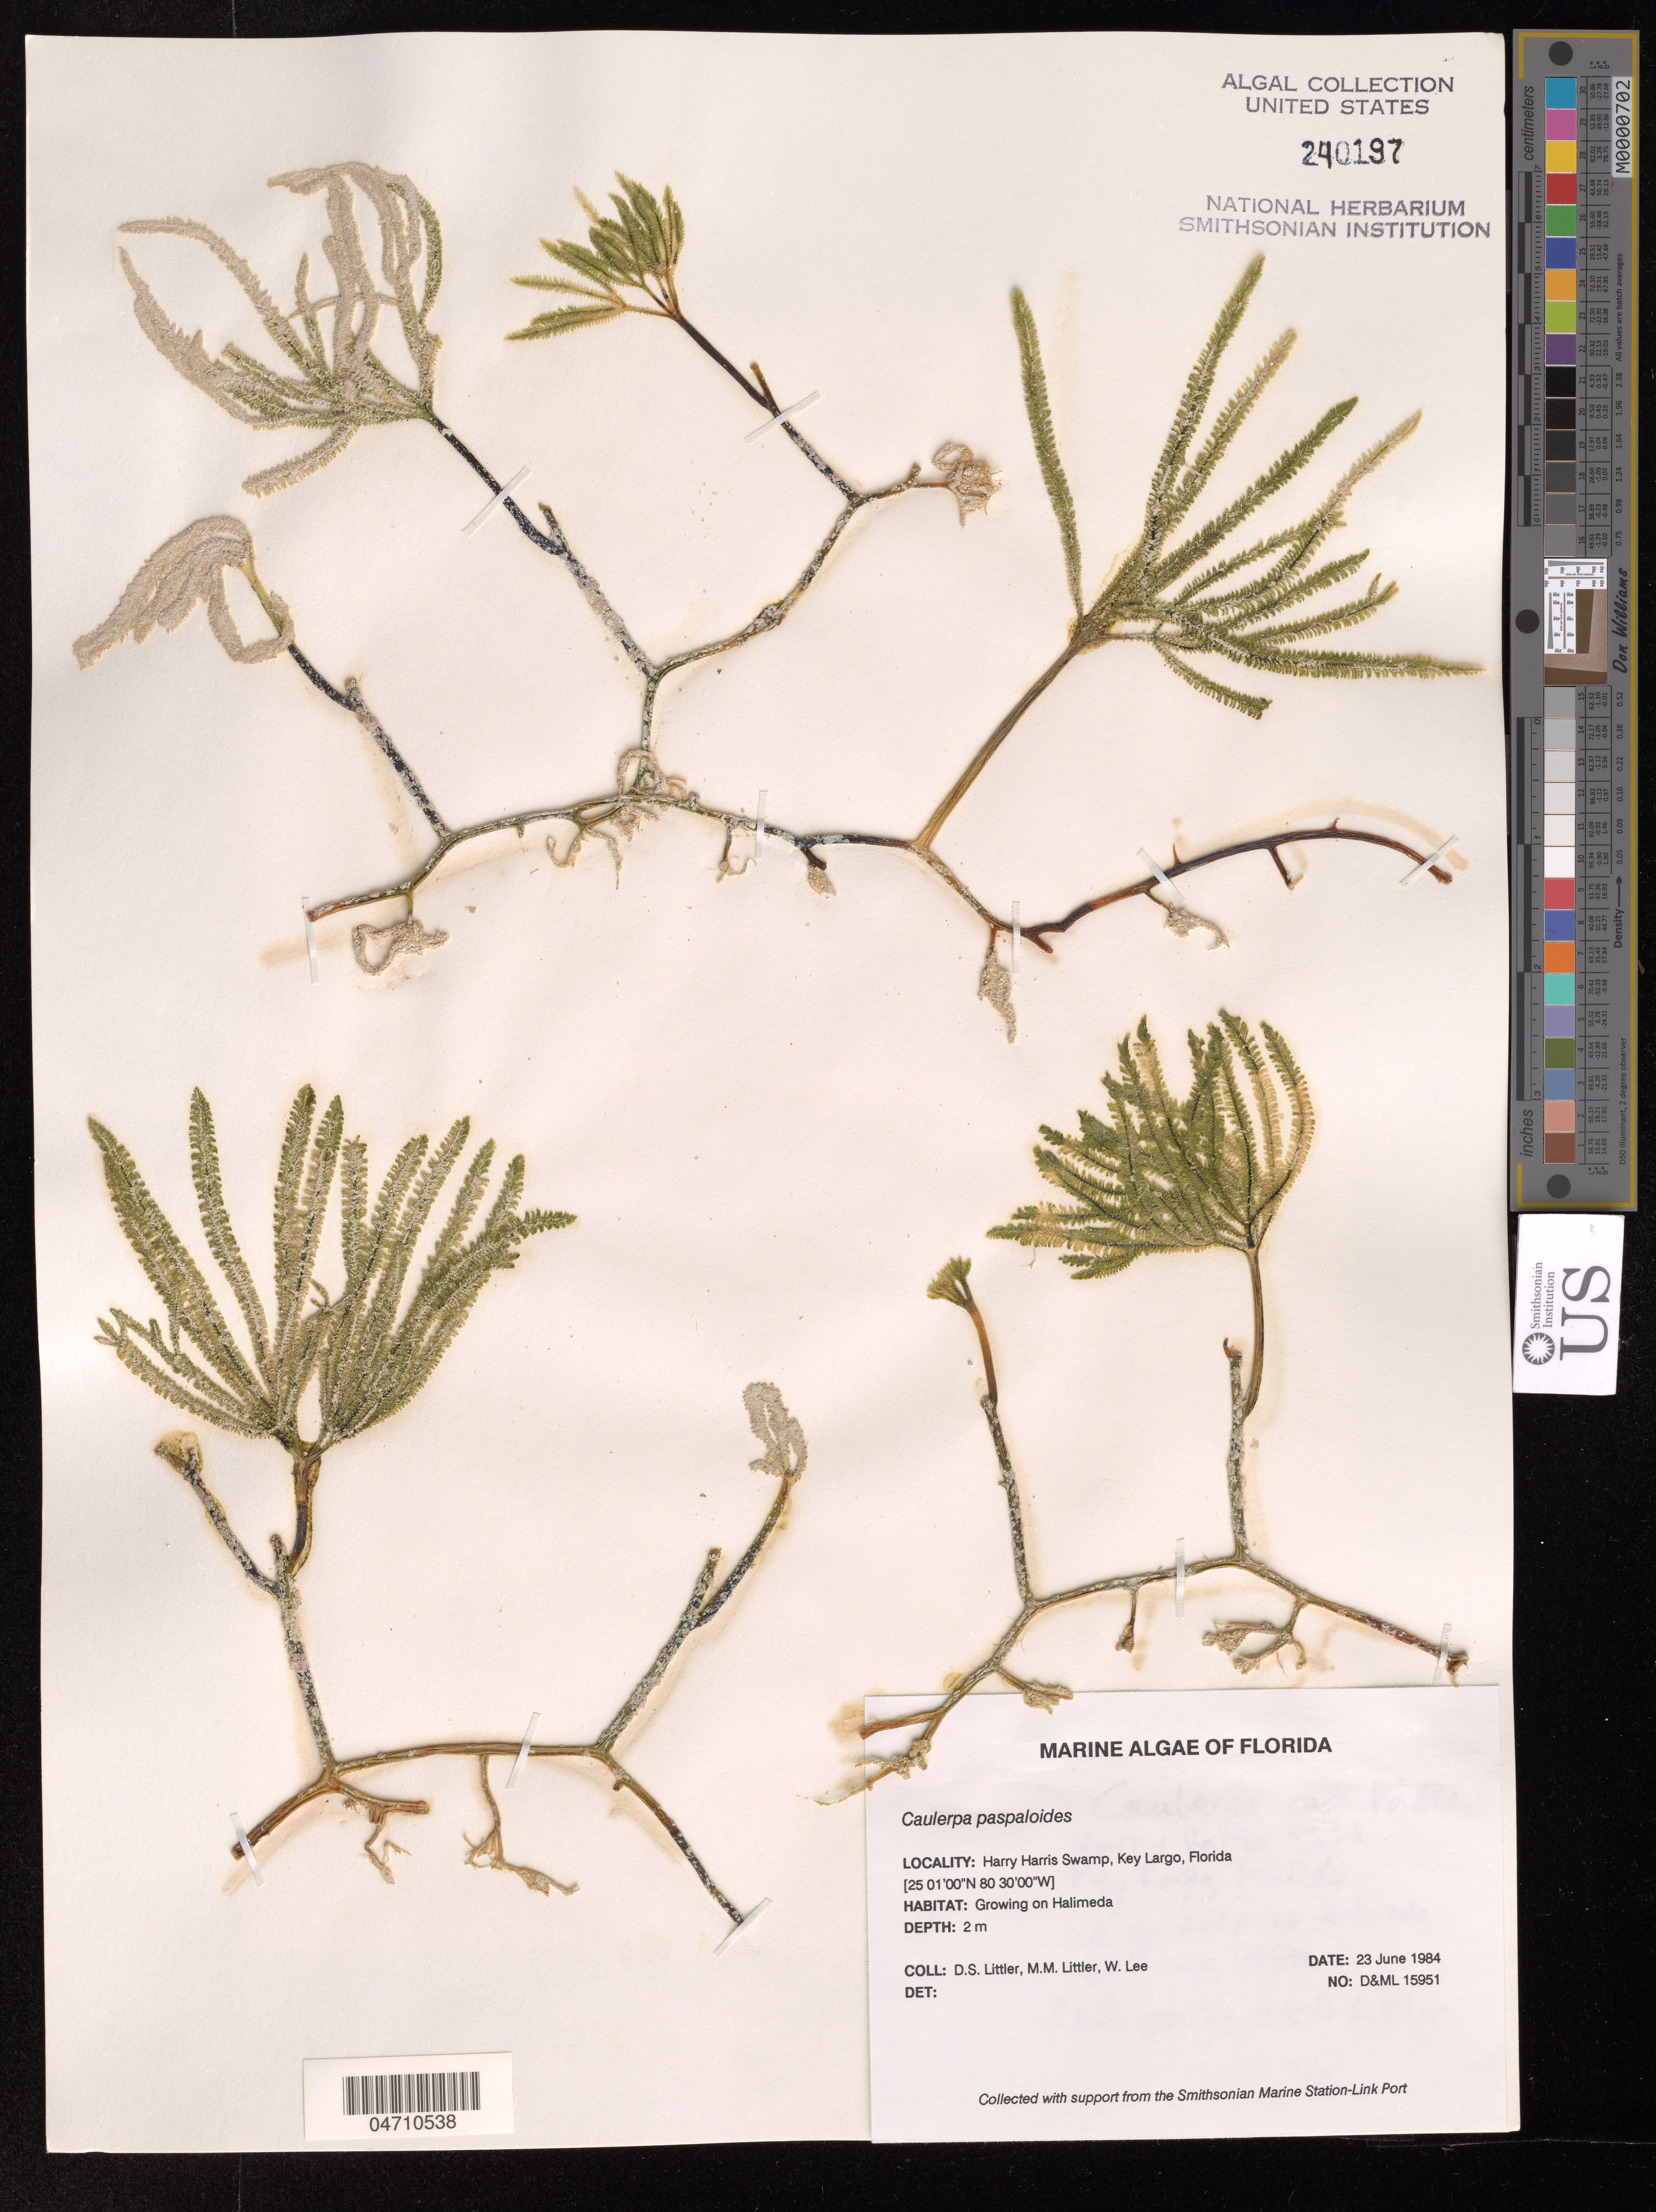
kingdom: Plantae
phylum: Chlorophyta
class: Ulvophyceae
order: Bryopsidales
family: Caulerpaceae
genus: Caulerpa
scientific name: Caulerpa paspaloides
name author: (Bory) Grev.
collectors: M. M. Littler, D. S. Littler & W. Lee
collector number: D&ML 15951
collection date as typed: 23 Jun 1984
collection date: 1984-06-23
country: United States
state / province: Florida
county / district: Monroe County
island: Key Largo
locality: Harry Harris Swamp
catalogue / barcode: US 240197